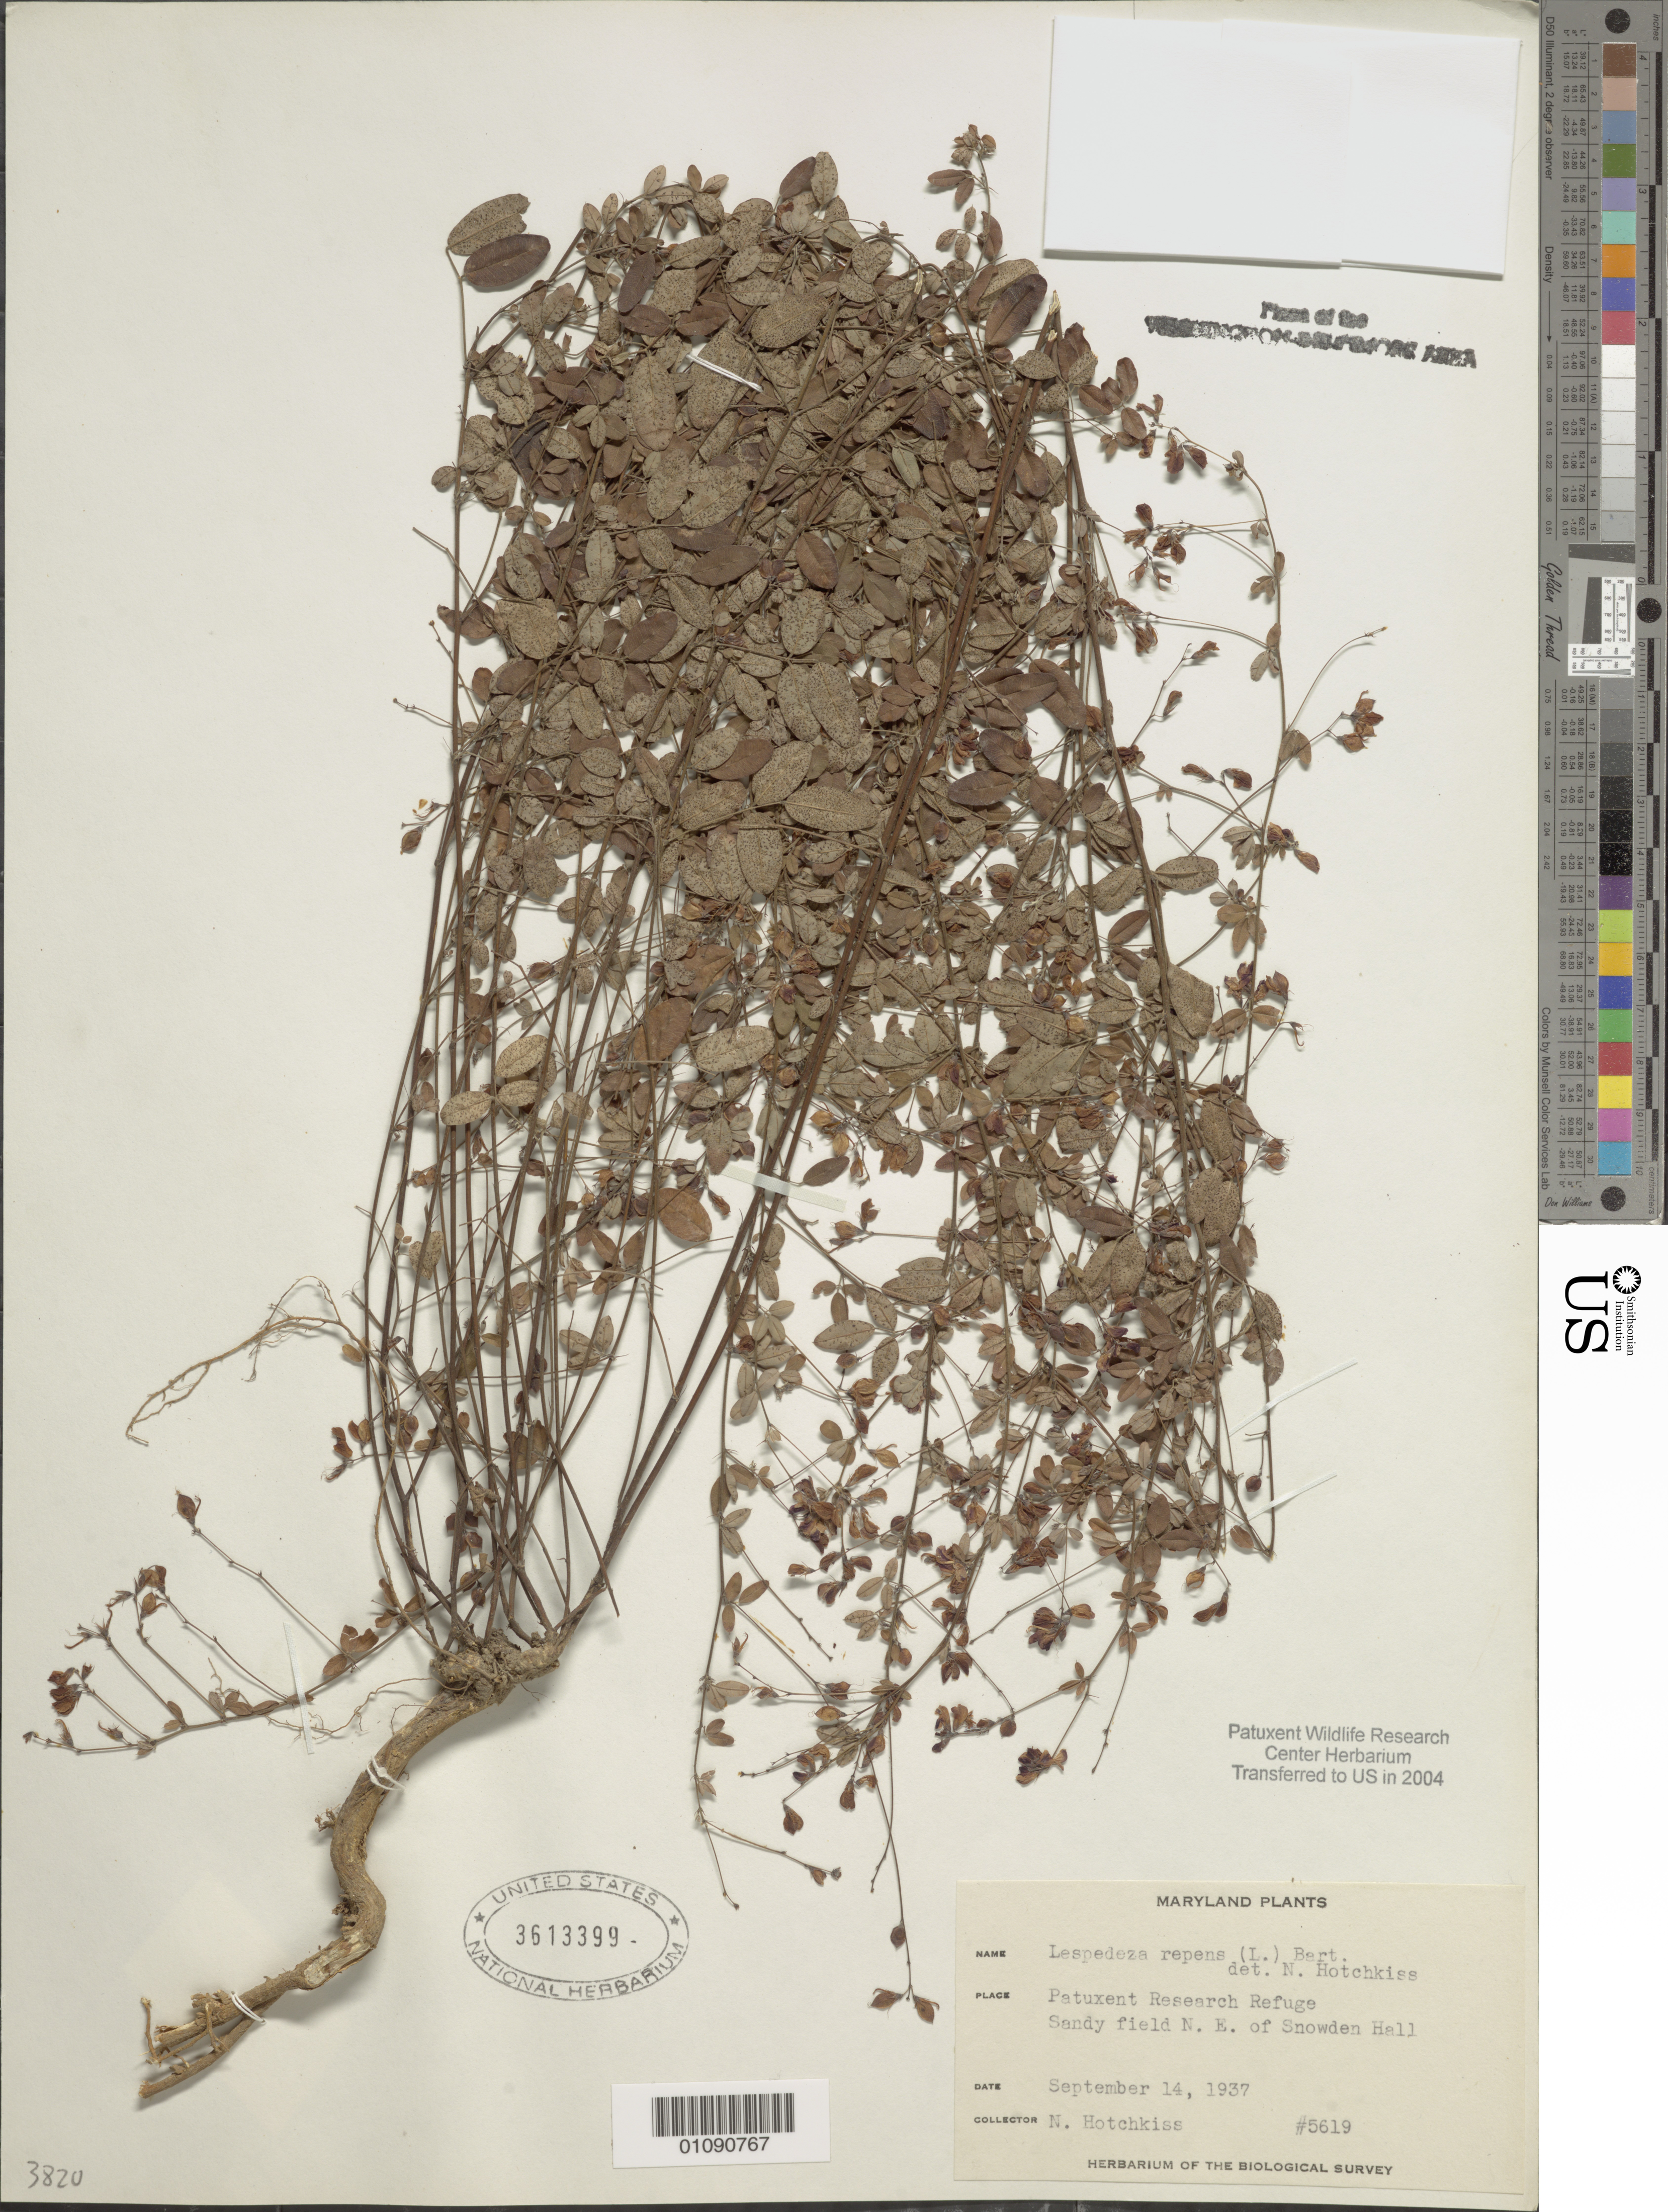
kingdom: Plantae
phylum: Tracheophyta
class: Magnoliopsida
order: Fabales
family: Fabaceae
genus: Lespedeza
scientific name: Lespedeza repens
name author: (L.) W.P.C. Barton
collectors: N. Hotchkiss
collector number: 5619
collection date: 1937-09-14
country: United States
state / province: Maryland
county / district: Prince George's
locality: Patuxent Wildlife Refuge, N.E. of Snowden Hall.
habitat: Sandy field.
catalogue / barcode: US 3613399